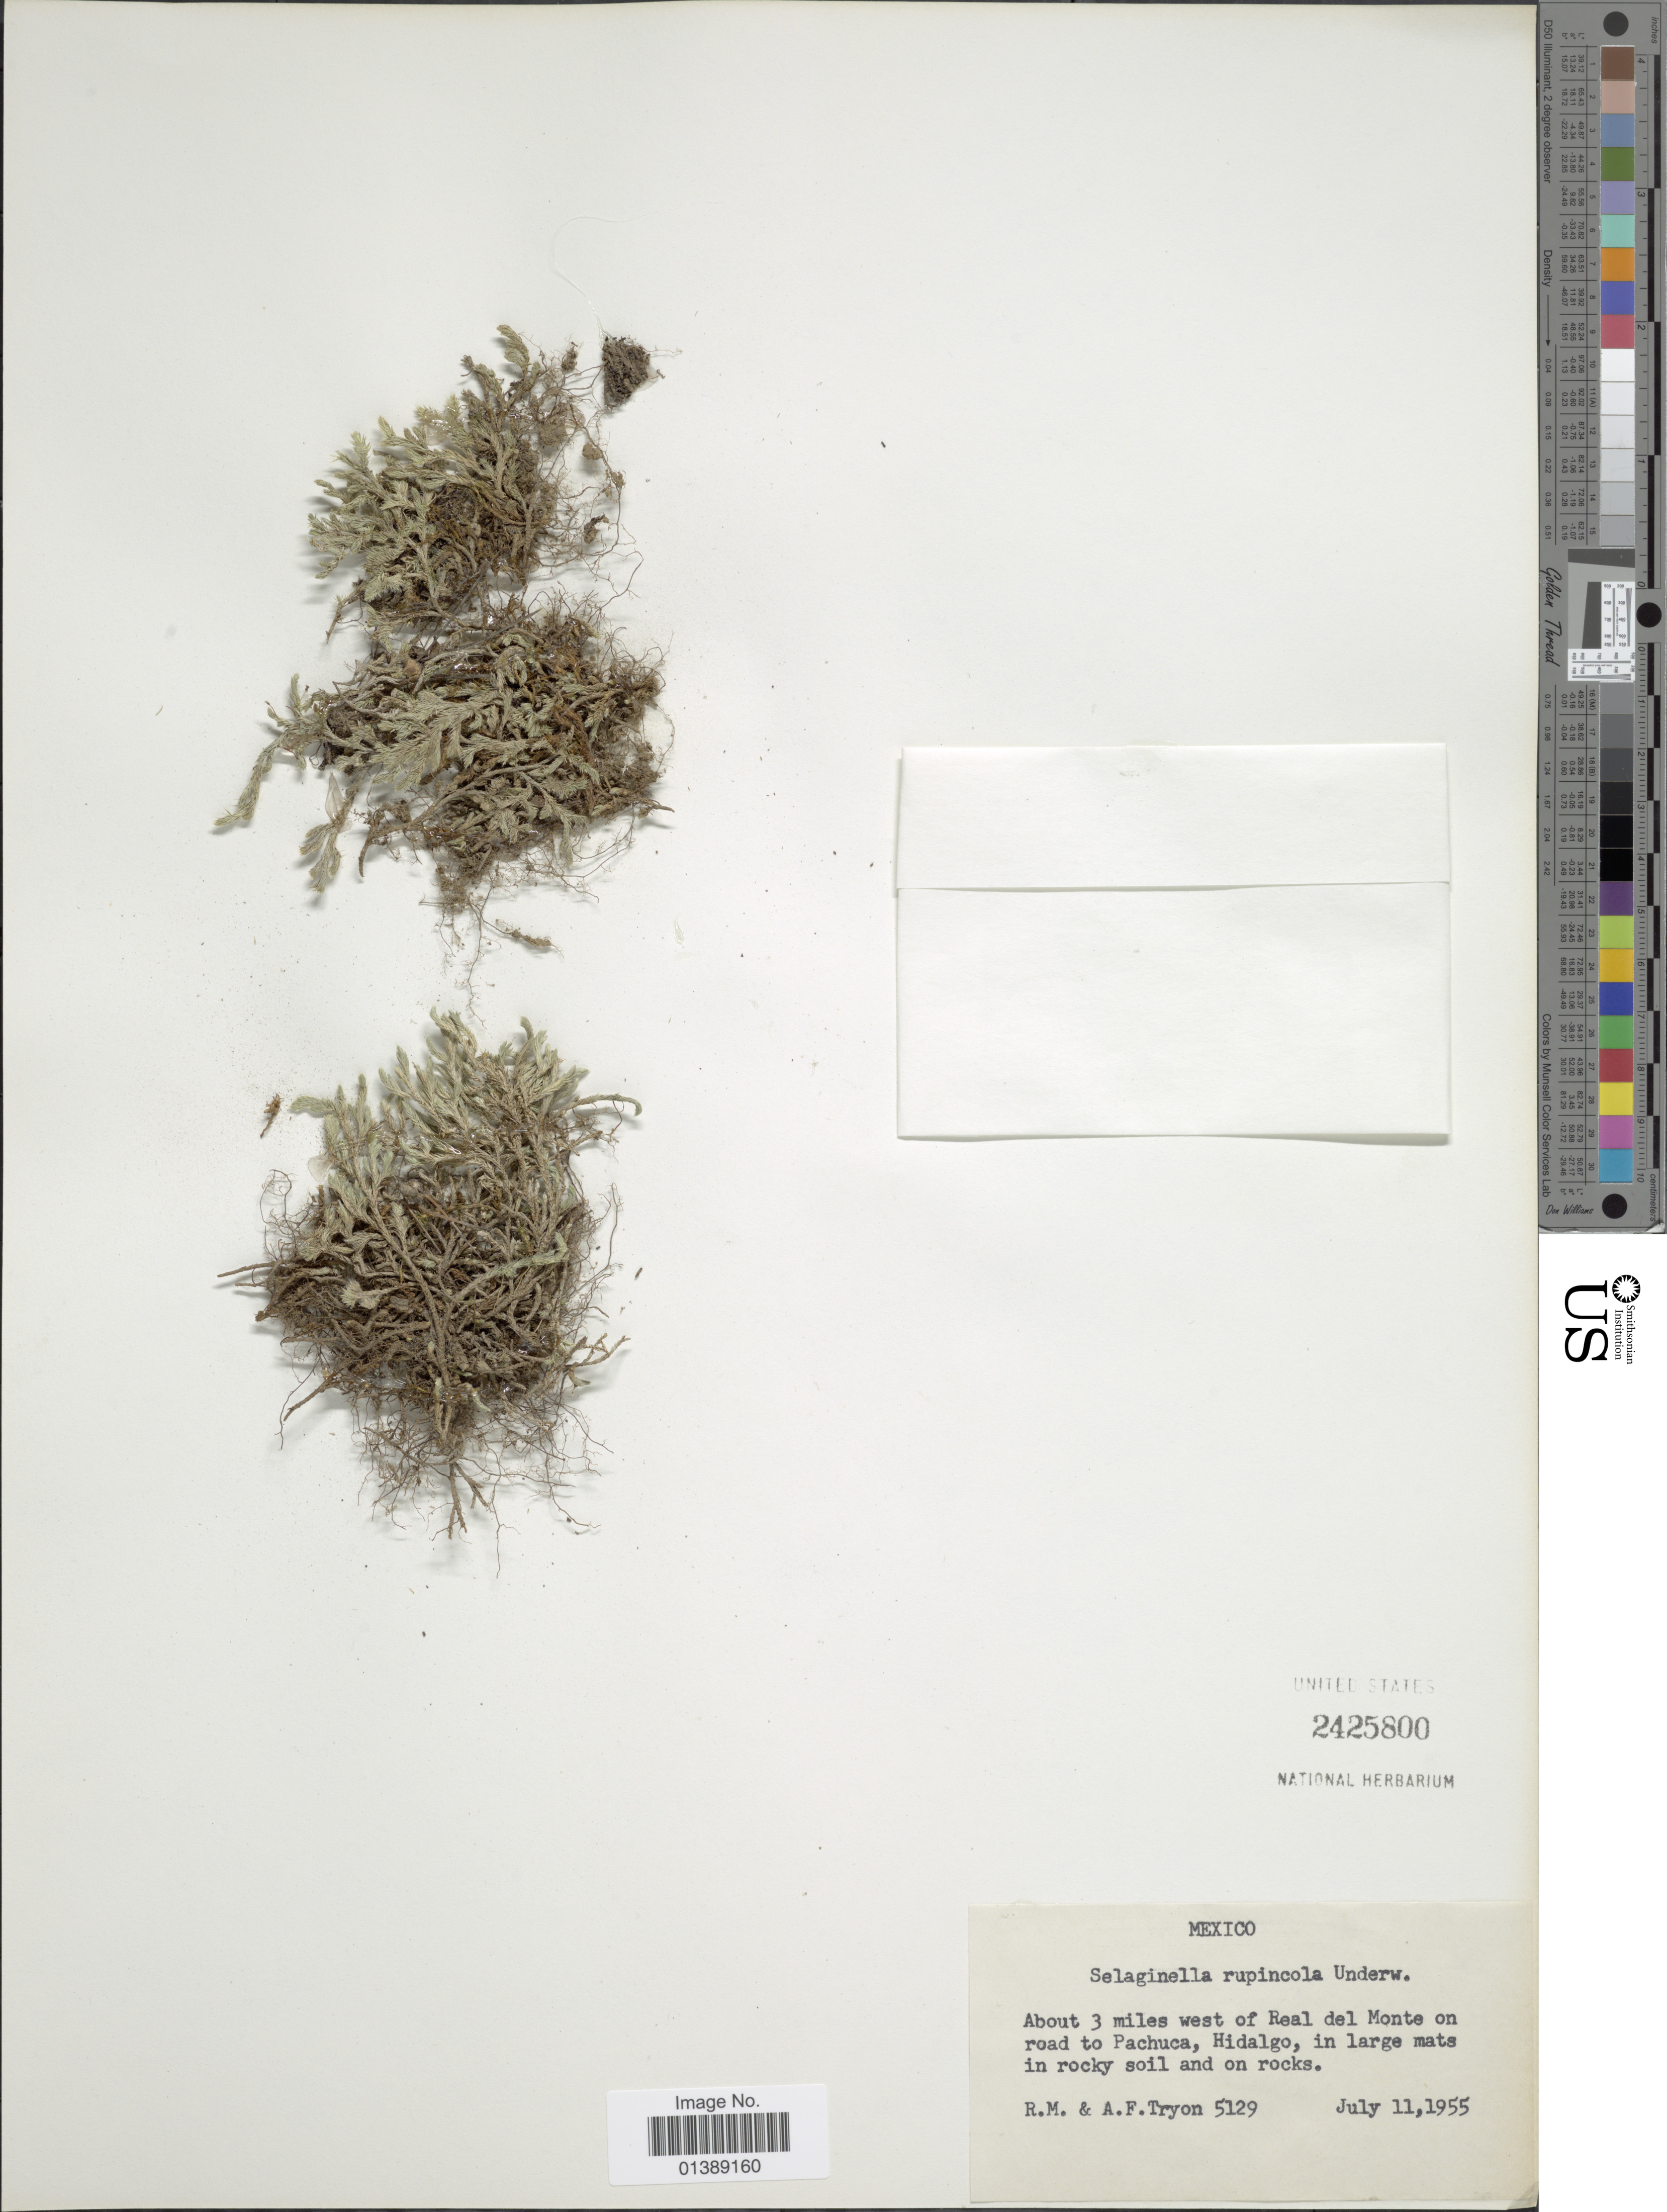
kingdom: Plantae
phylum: Tracheophyta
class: Lycopodiopsida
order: Selaginellales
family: Selaginellaceae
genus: Selaginella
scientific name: Selaginella rupincola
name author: Underw.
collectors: R. M. Tryon & A. F. Tryon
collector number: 5129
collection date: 1955-07-11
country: Mexico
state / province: Hidalgo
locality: About 3 miles west of Real del Monte on road to Pachuca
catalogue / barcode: US 2425800